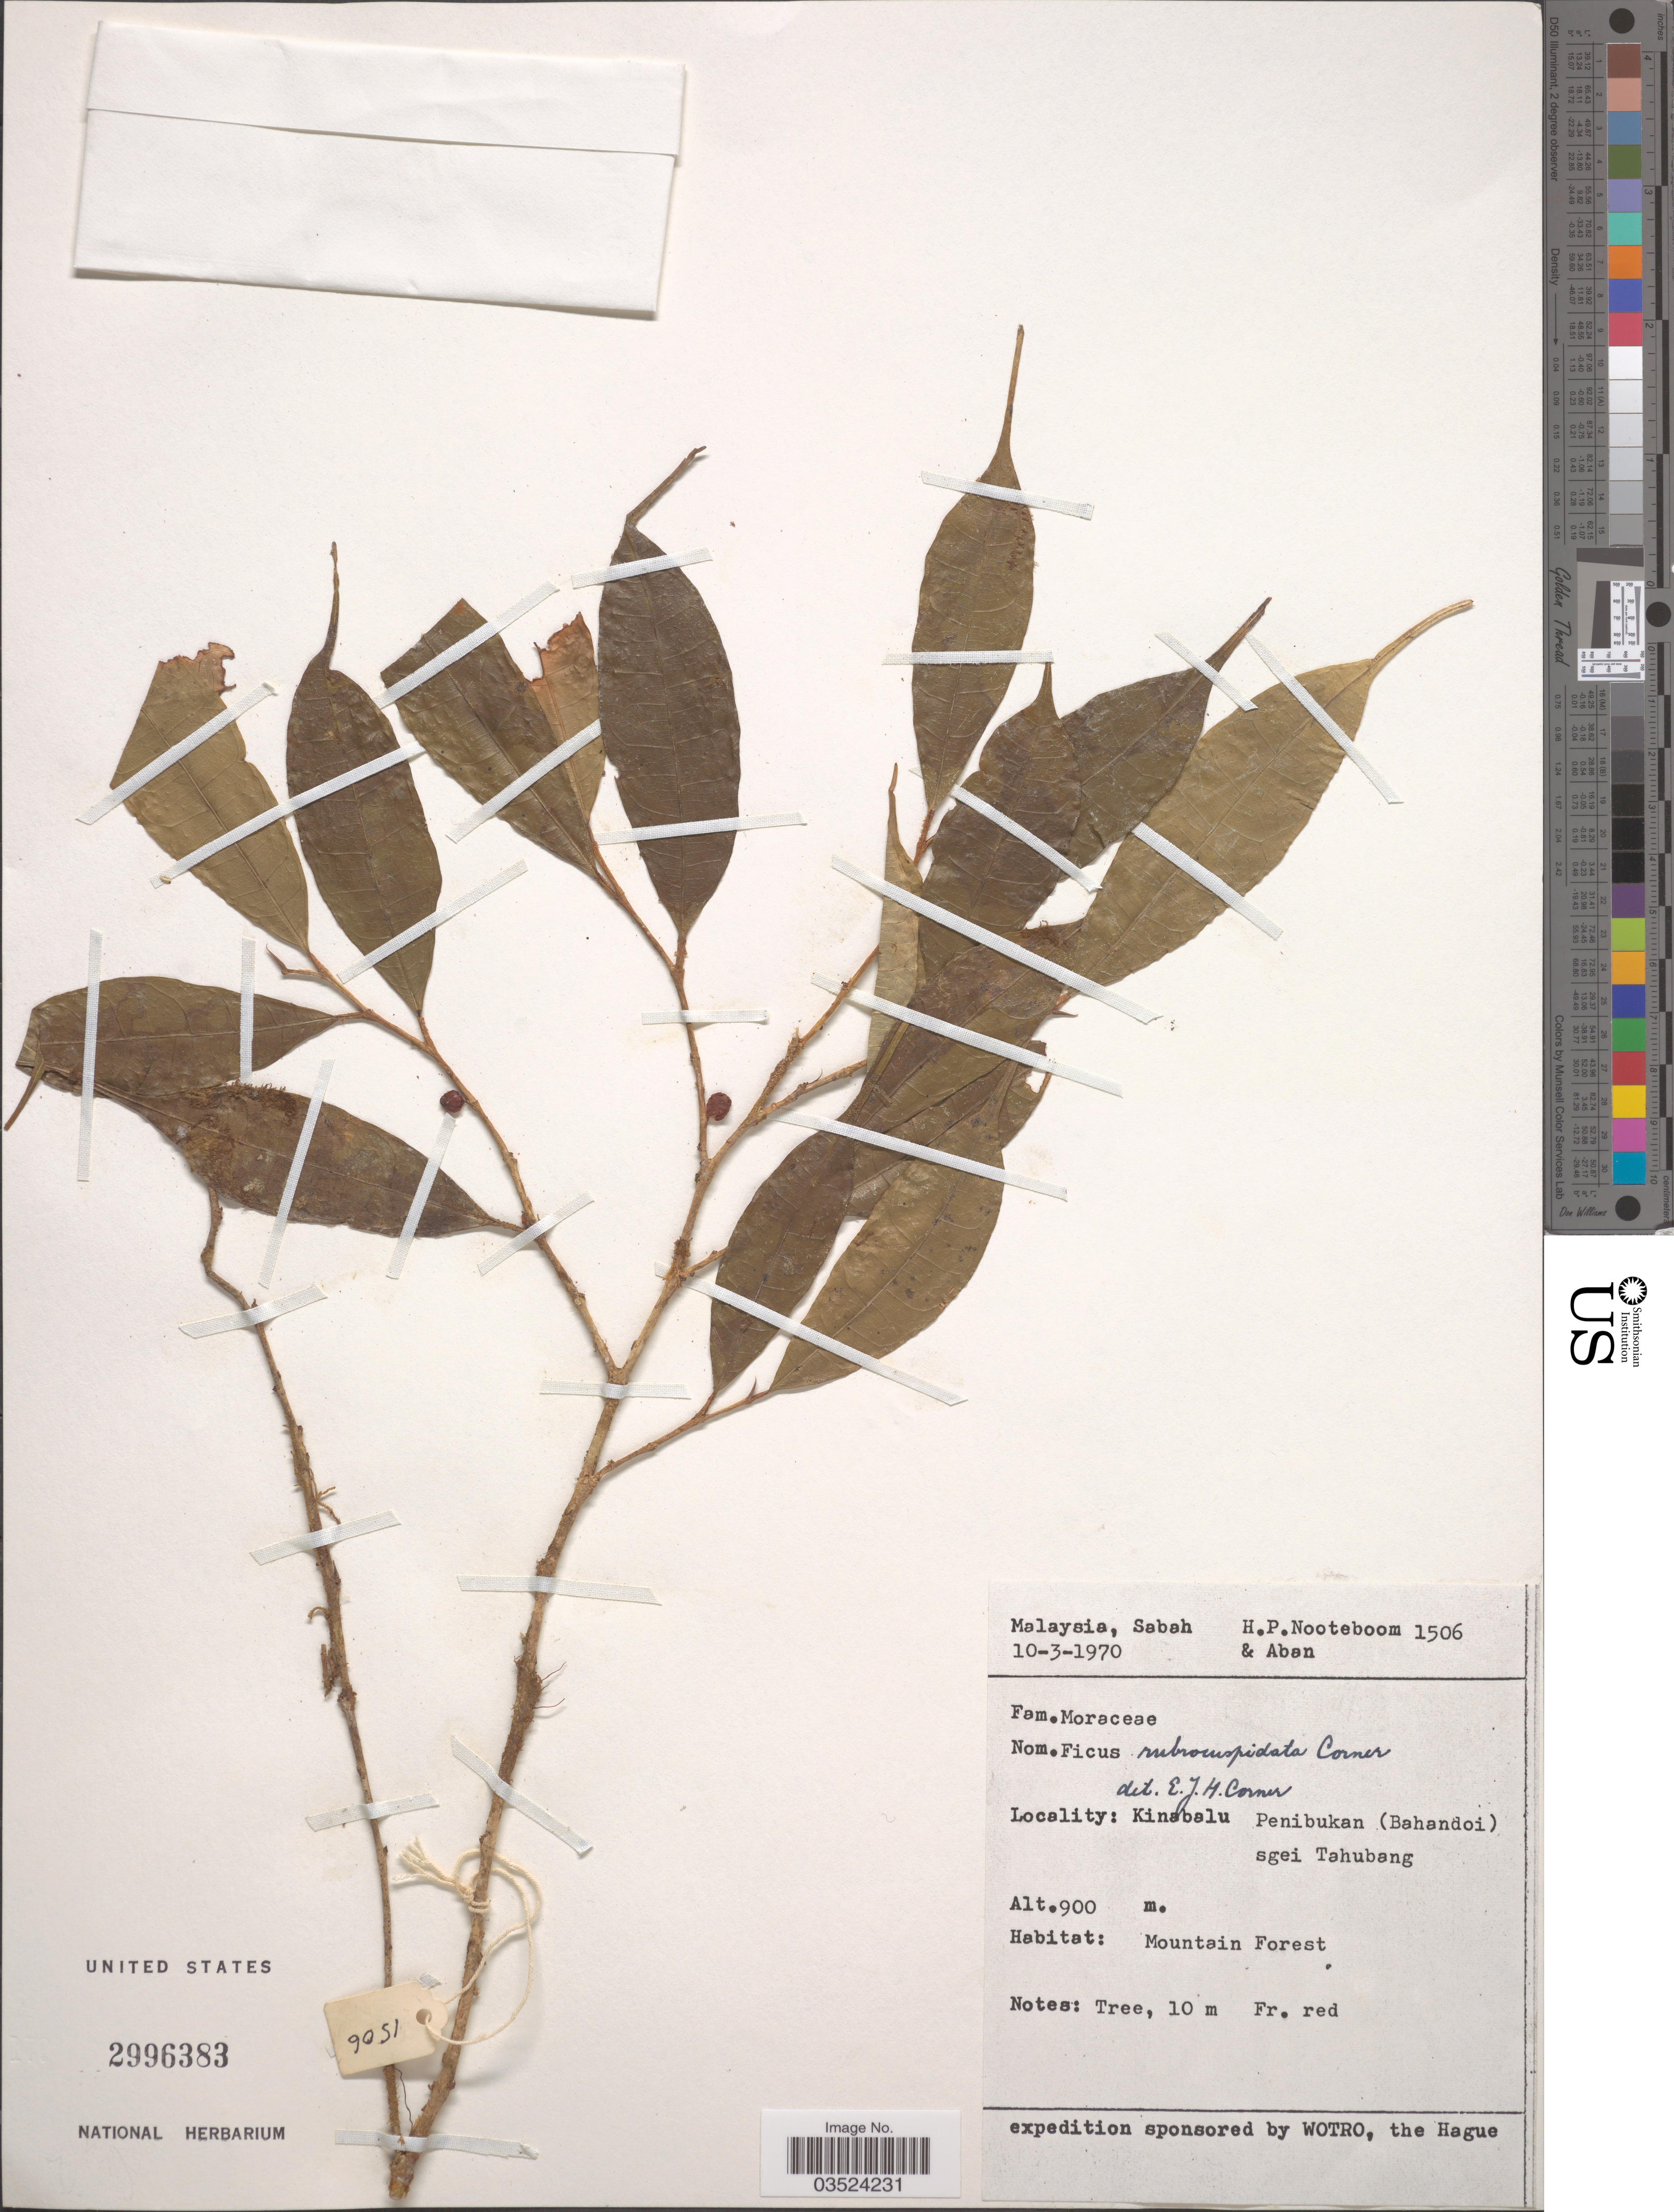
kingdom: Plantae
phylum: Tracheophyta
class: Magnoliopsida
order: Rosales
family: Moraceae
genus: Ficus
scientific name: Ficus rubrocuspidata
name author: Corner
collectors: H. P. Nooteboom & -- Aban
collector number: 1506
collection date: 1970-03-10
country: Malaysia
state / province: Sabah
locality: Kinabalu Penibukan (Bahandoi) sgei Tahubang.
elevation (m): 900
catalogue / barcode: US 2996383